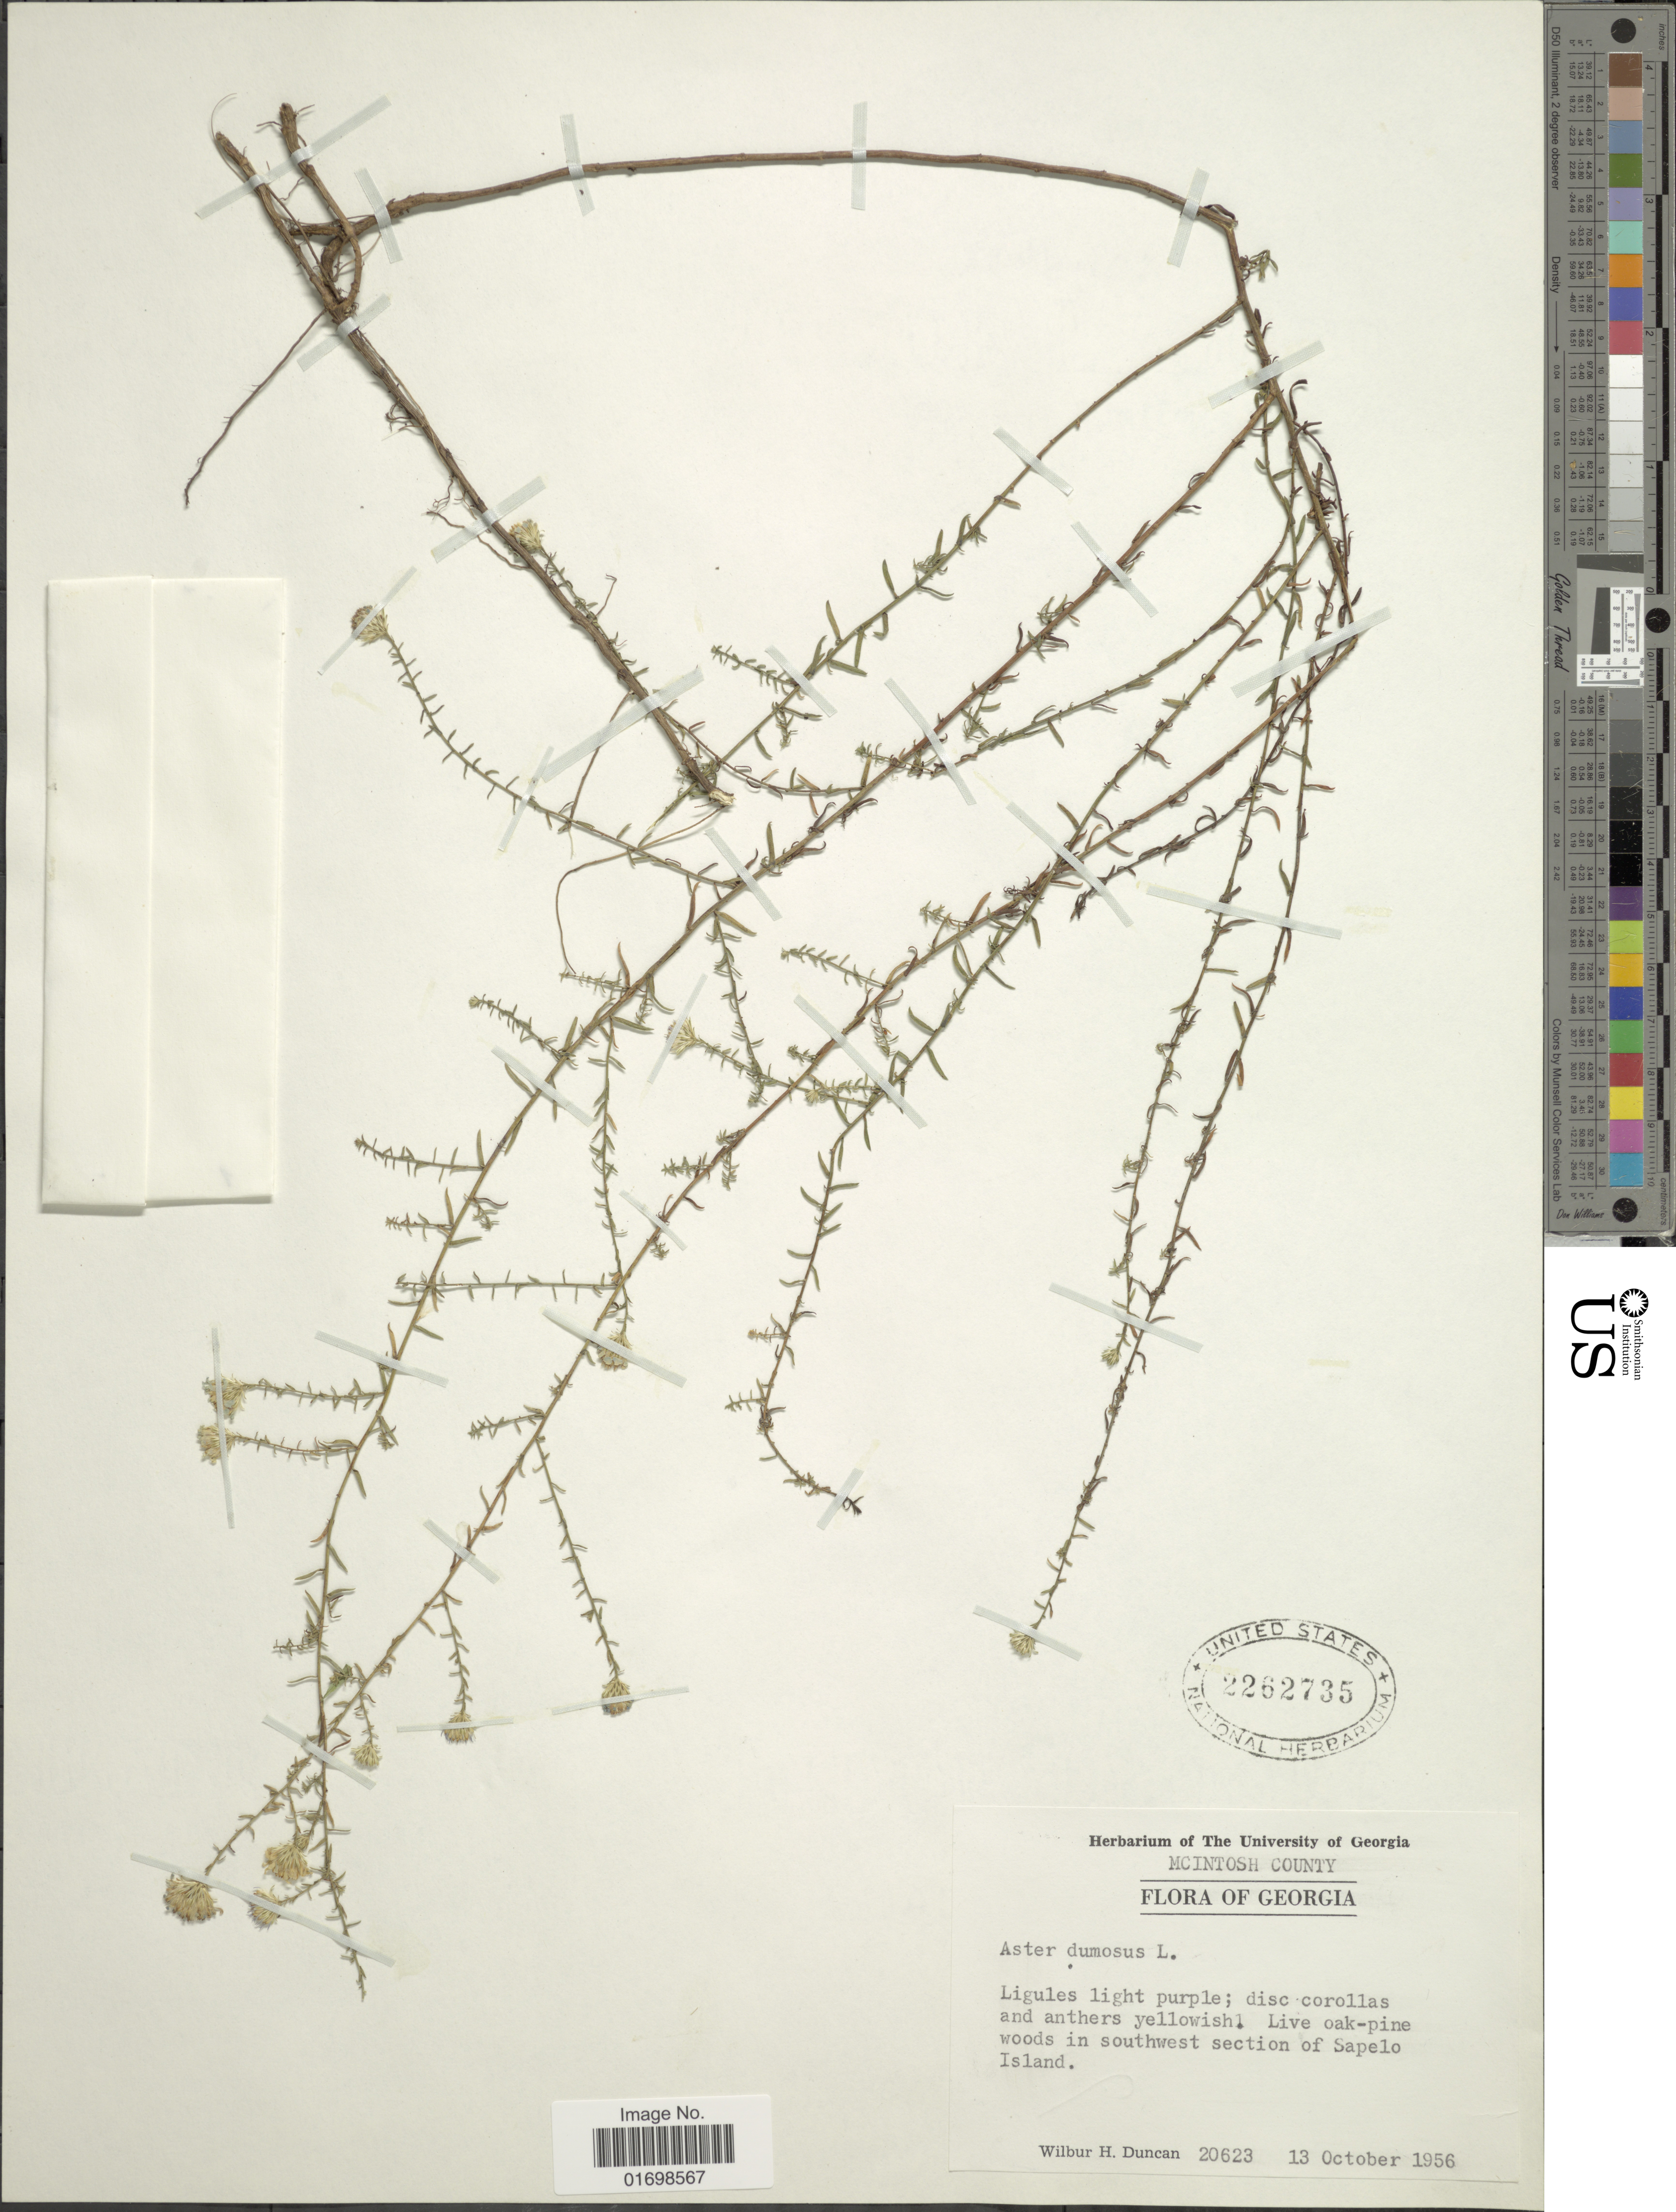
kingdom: Plantae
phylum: Tracheophyta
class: Magnoliopsida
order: Asterales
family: Asteraceae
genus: Symphyotrichum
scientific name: Symphyotrichum dumosum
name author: (L.) G.L. Nesom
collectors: W. H. Duncan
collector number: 20623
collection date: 1956-10-13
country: United States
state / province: Georgia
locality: Mcintosh County. Live oak-pine woods in southwest section of Sapello Island.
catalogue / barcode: US 2262735